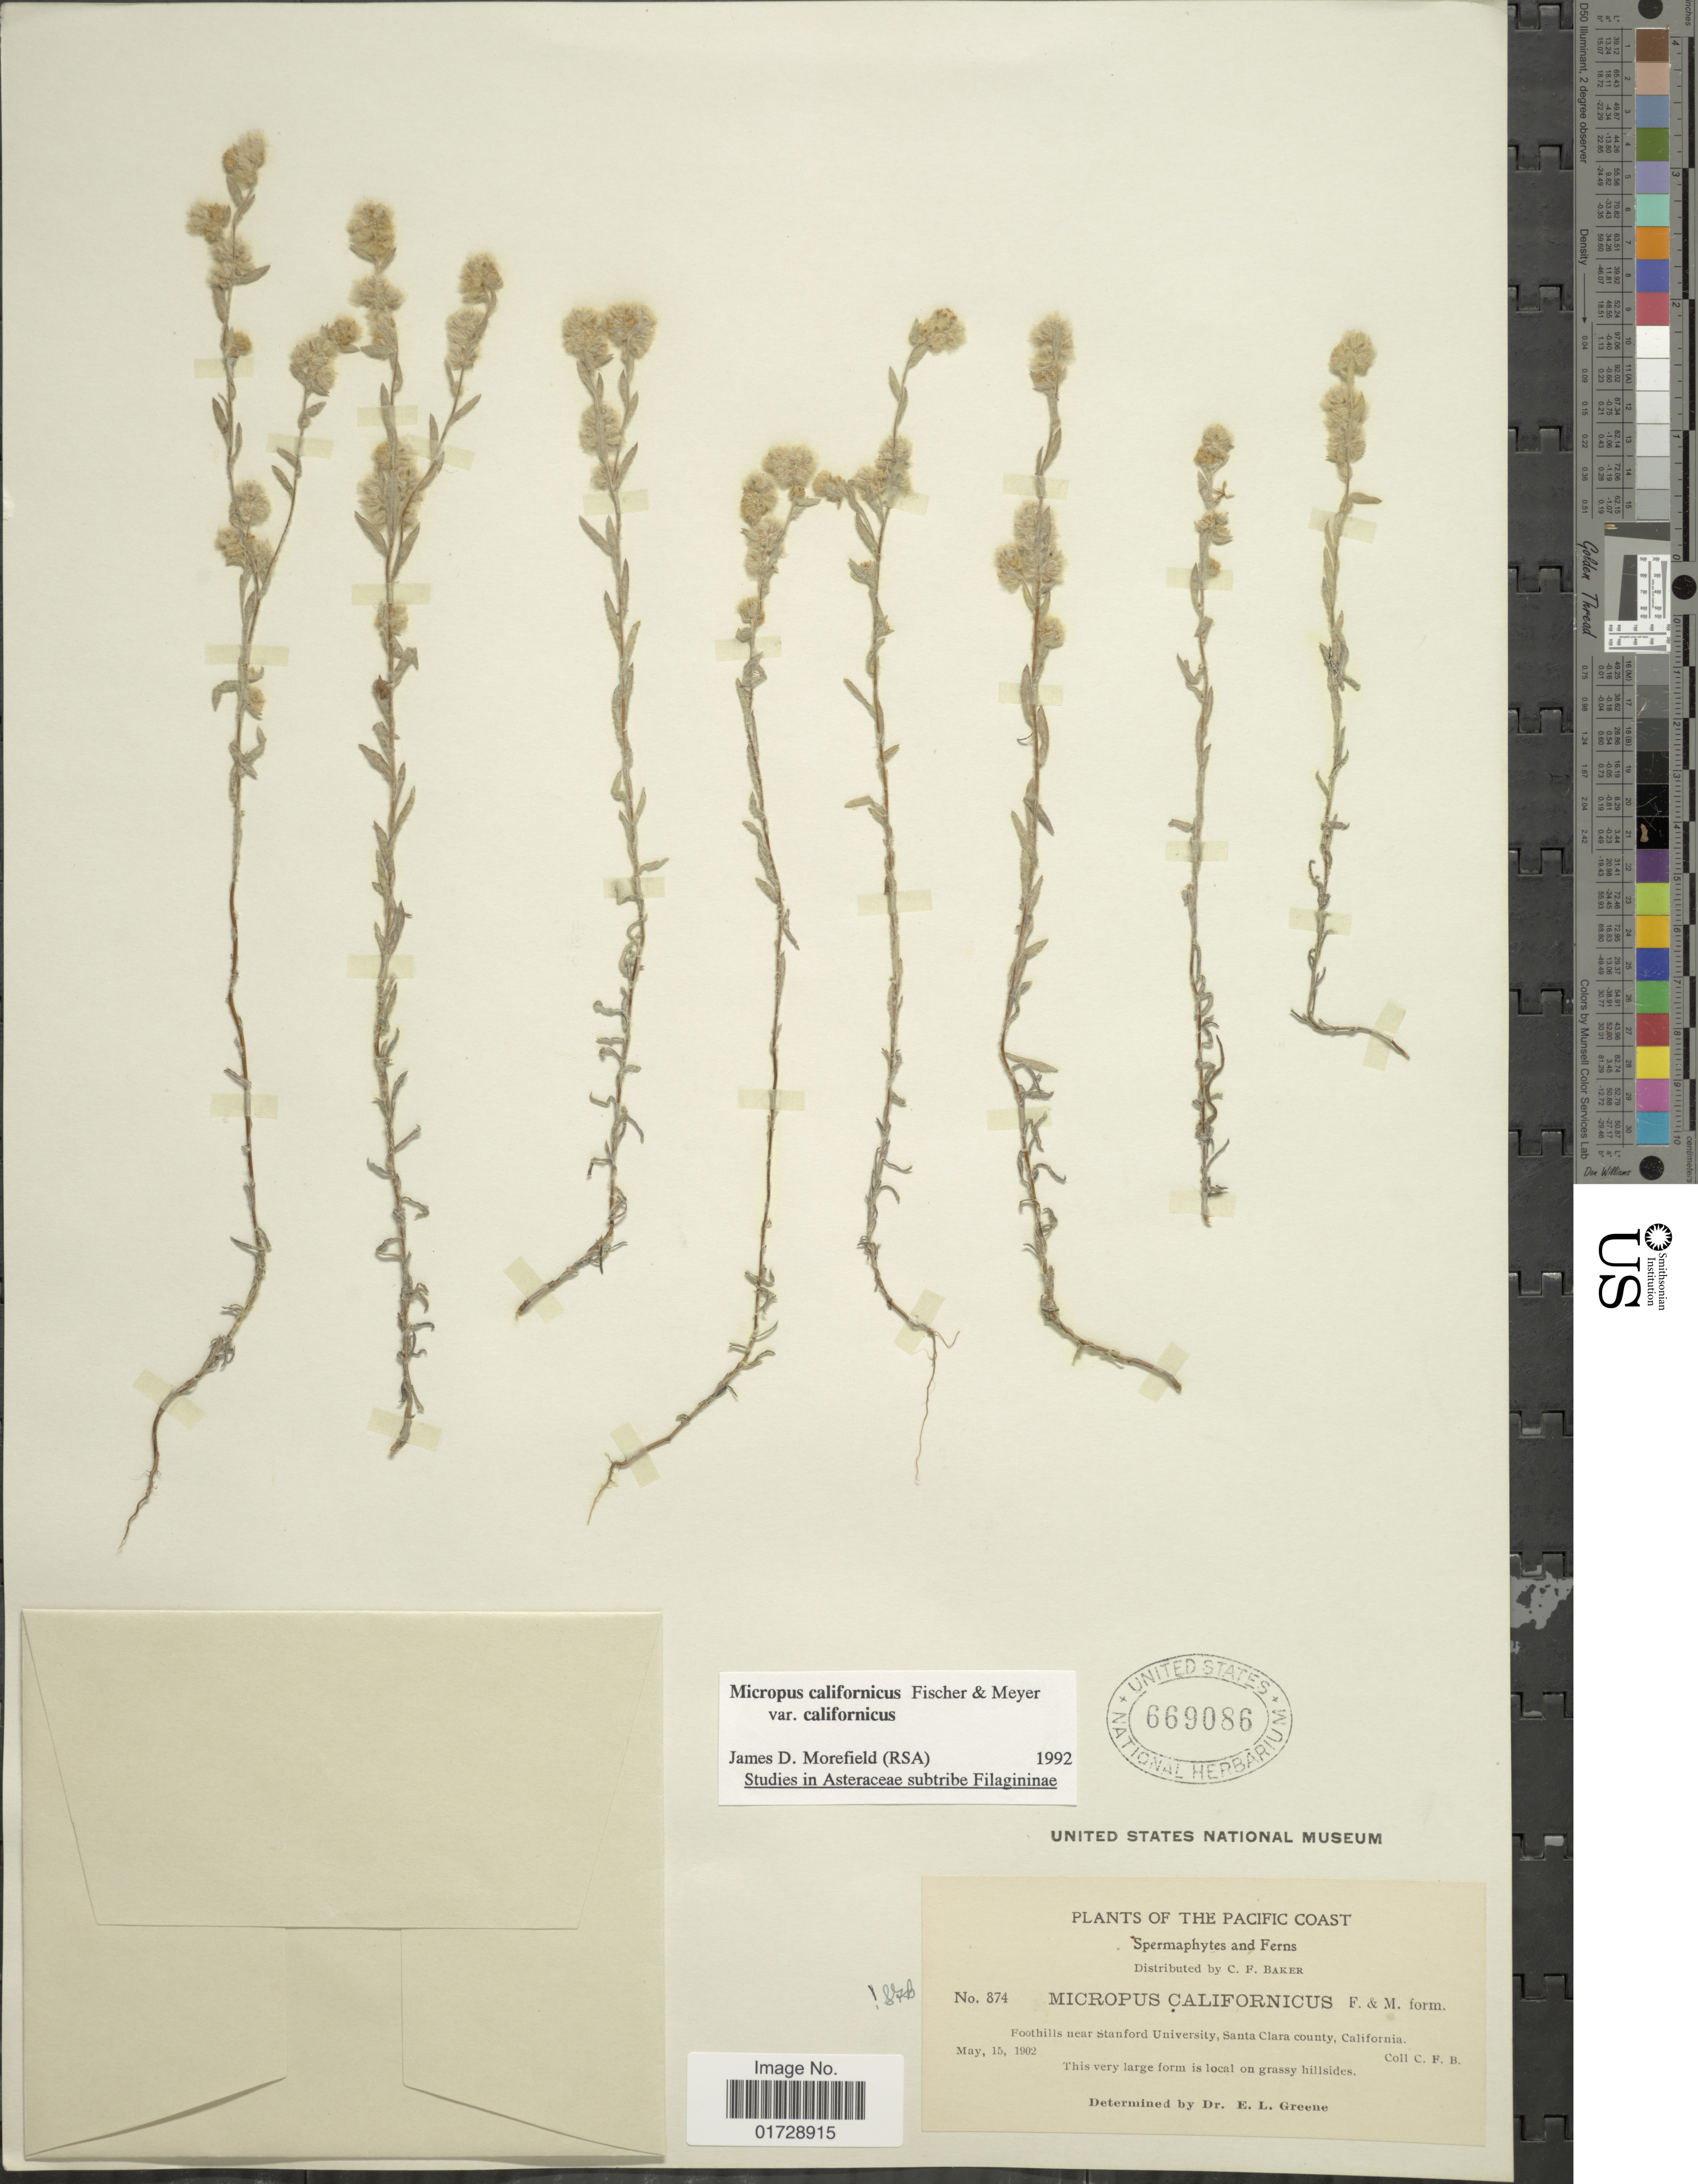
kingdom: Plantae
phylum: Tracheophyta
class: Magnoliopsida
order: Asterales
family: Asteraceae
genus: Micropus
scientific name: Micropus californicus var. californicus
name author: Fisch. & C.A. Mey.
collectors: C. F. Baker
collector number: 874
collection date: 1902-05-15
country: United States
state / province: California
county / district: Santa Clara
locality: Stanford University, Santa Clara county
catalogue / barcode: US 669089